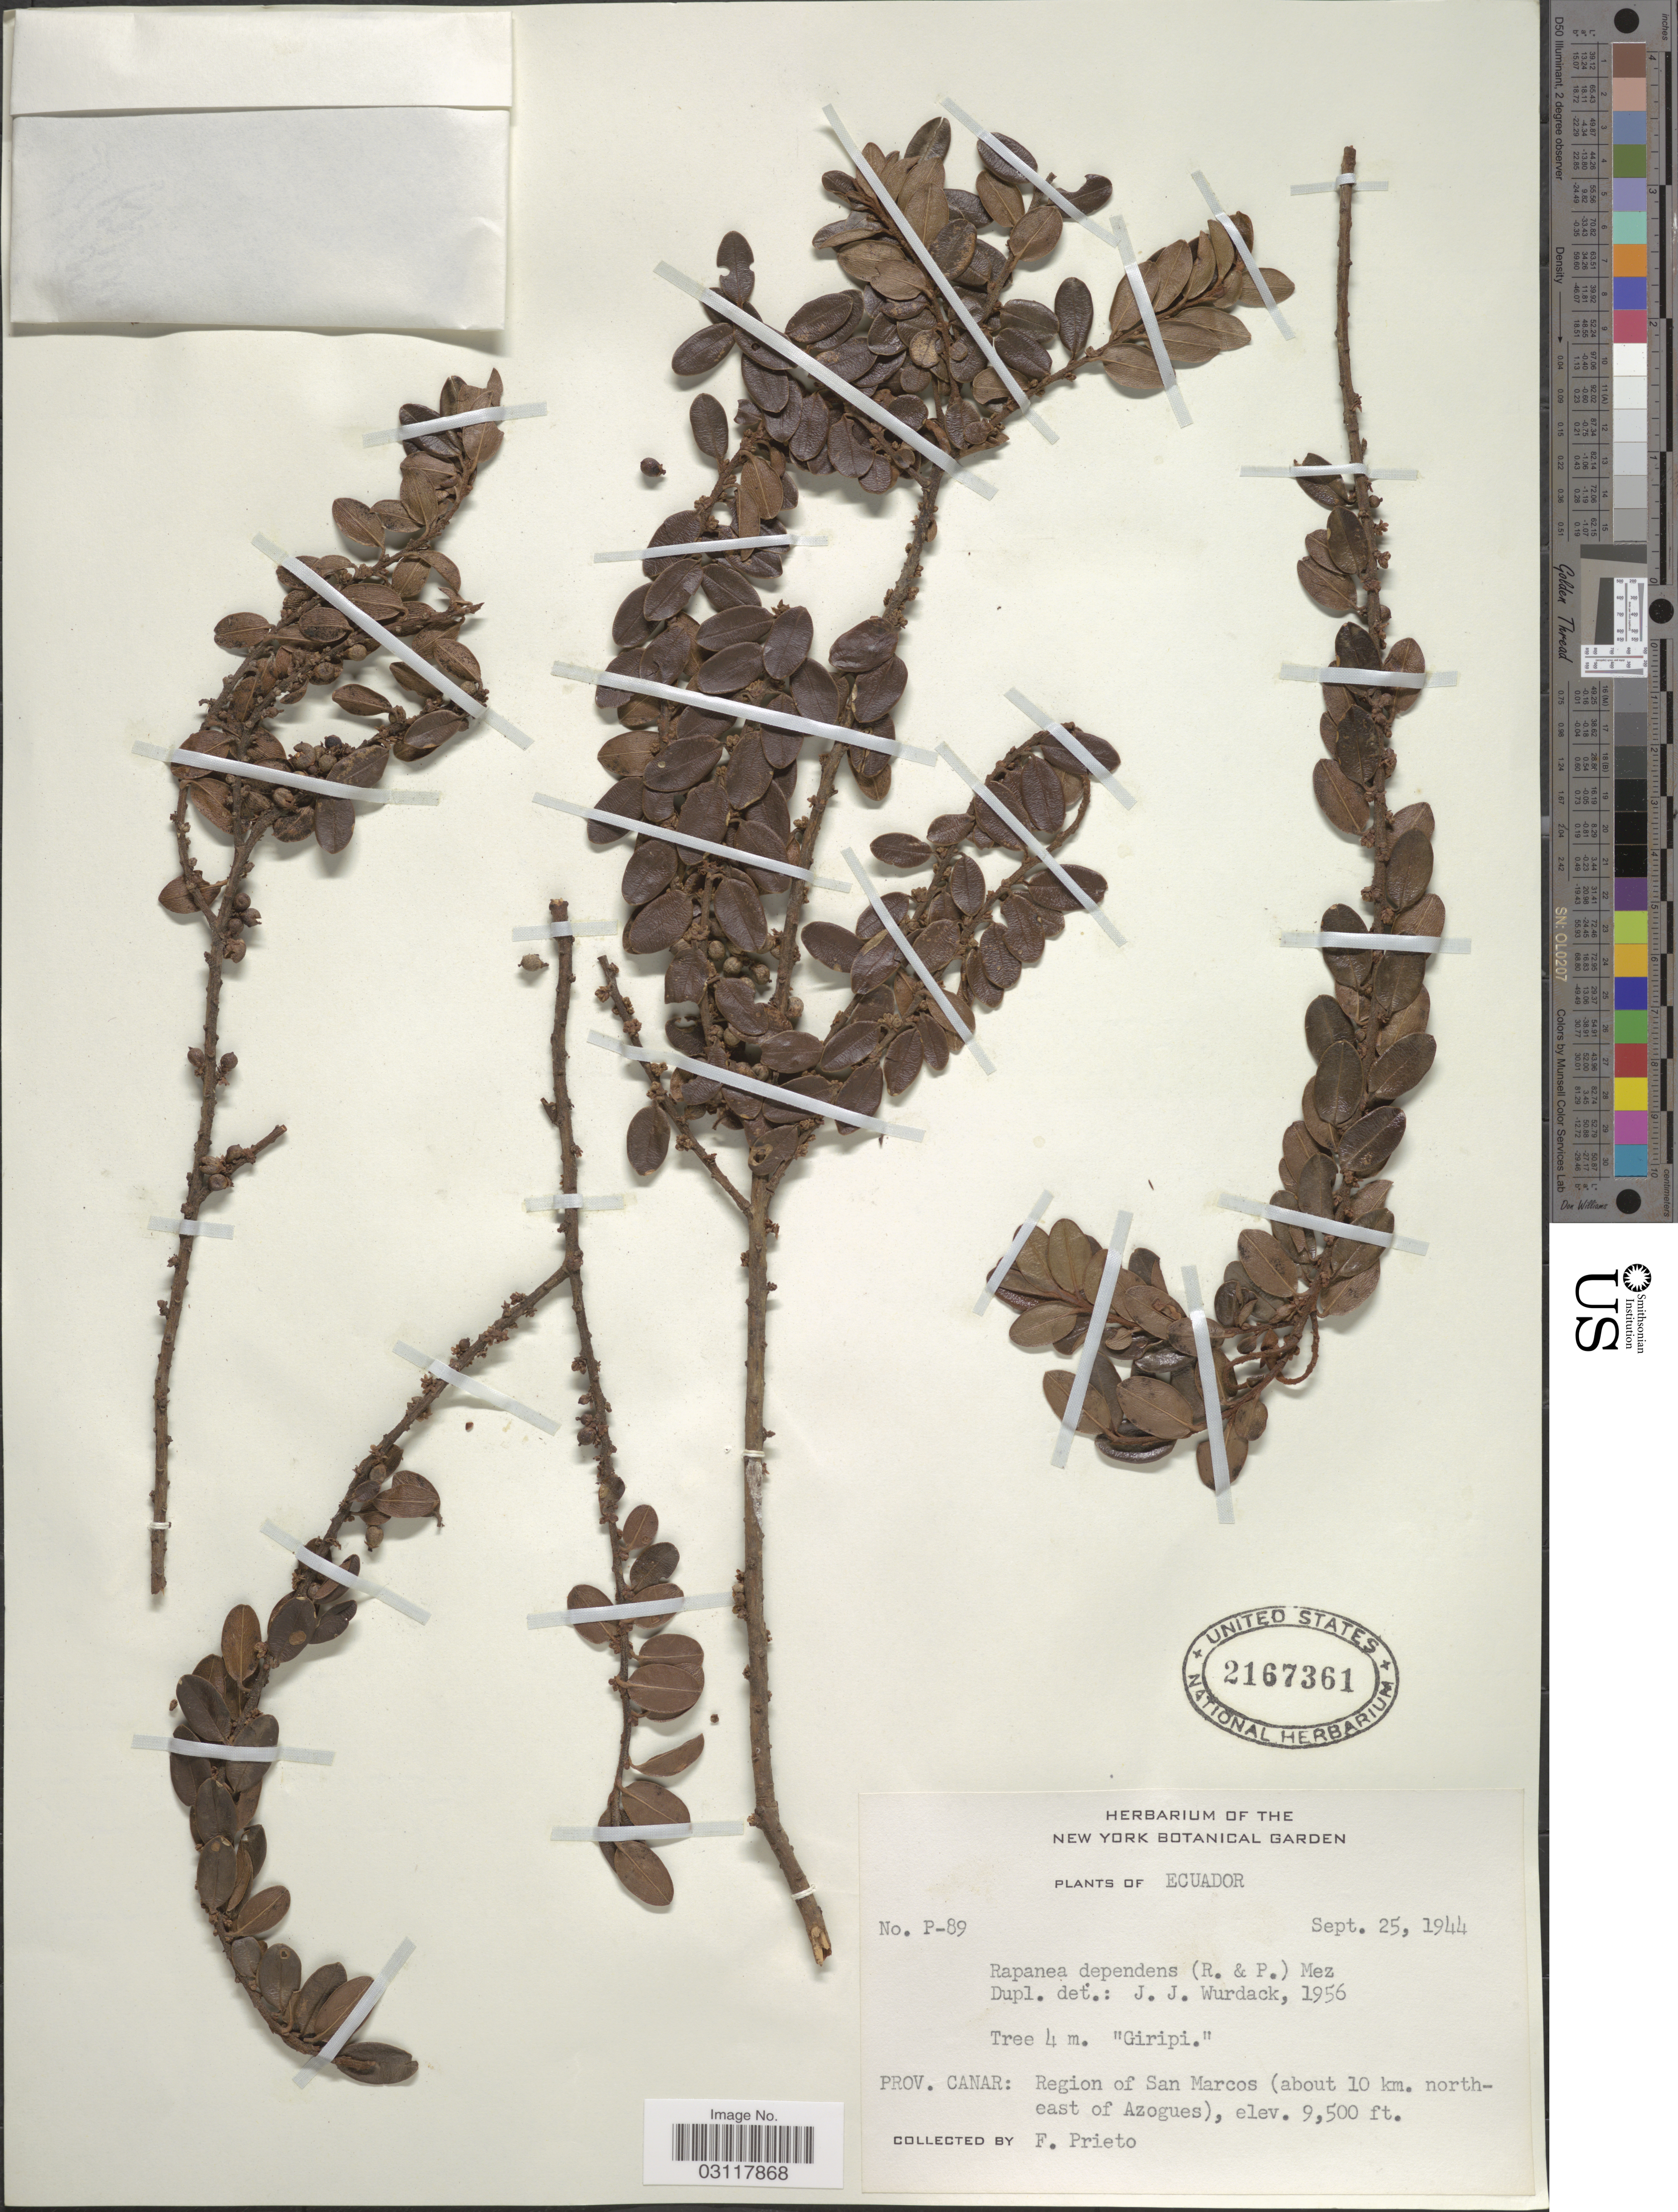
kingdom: Plantae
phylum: Tracheophyta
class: Magnoliopsida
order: Ericales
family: Primulaceae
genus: Rapanea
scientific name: Rapanea dependens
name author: (Ruiz & Pav.) Mez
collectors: F. Prieto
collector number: P-89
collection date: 1944-09-25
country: Ecuador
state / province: Cañar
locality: Region of San Marcos (about 10 km. north-east of Azogues).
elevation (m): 2896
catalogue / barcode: US 2167361